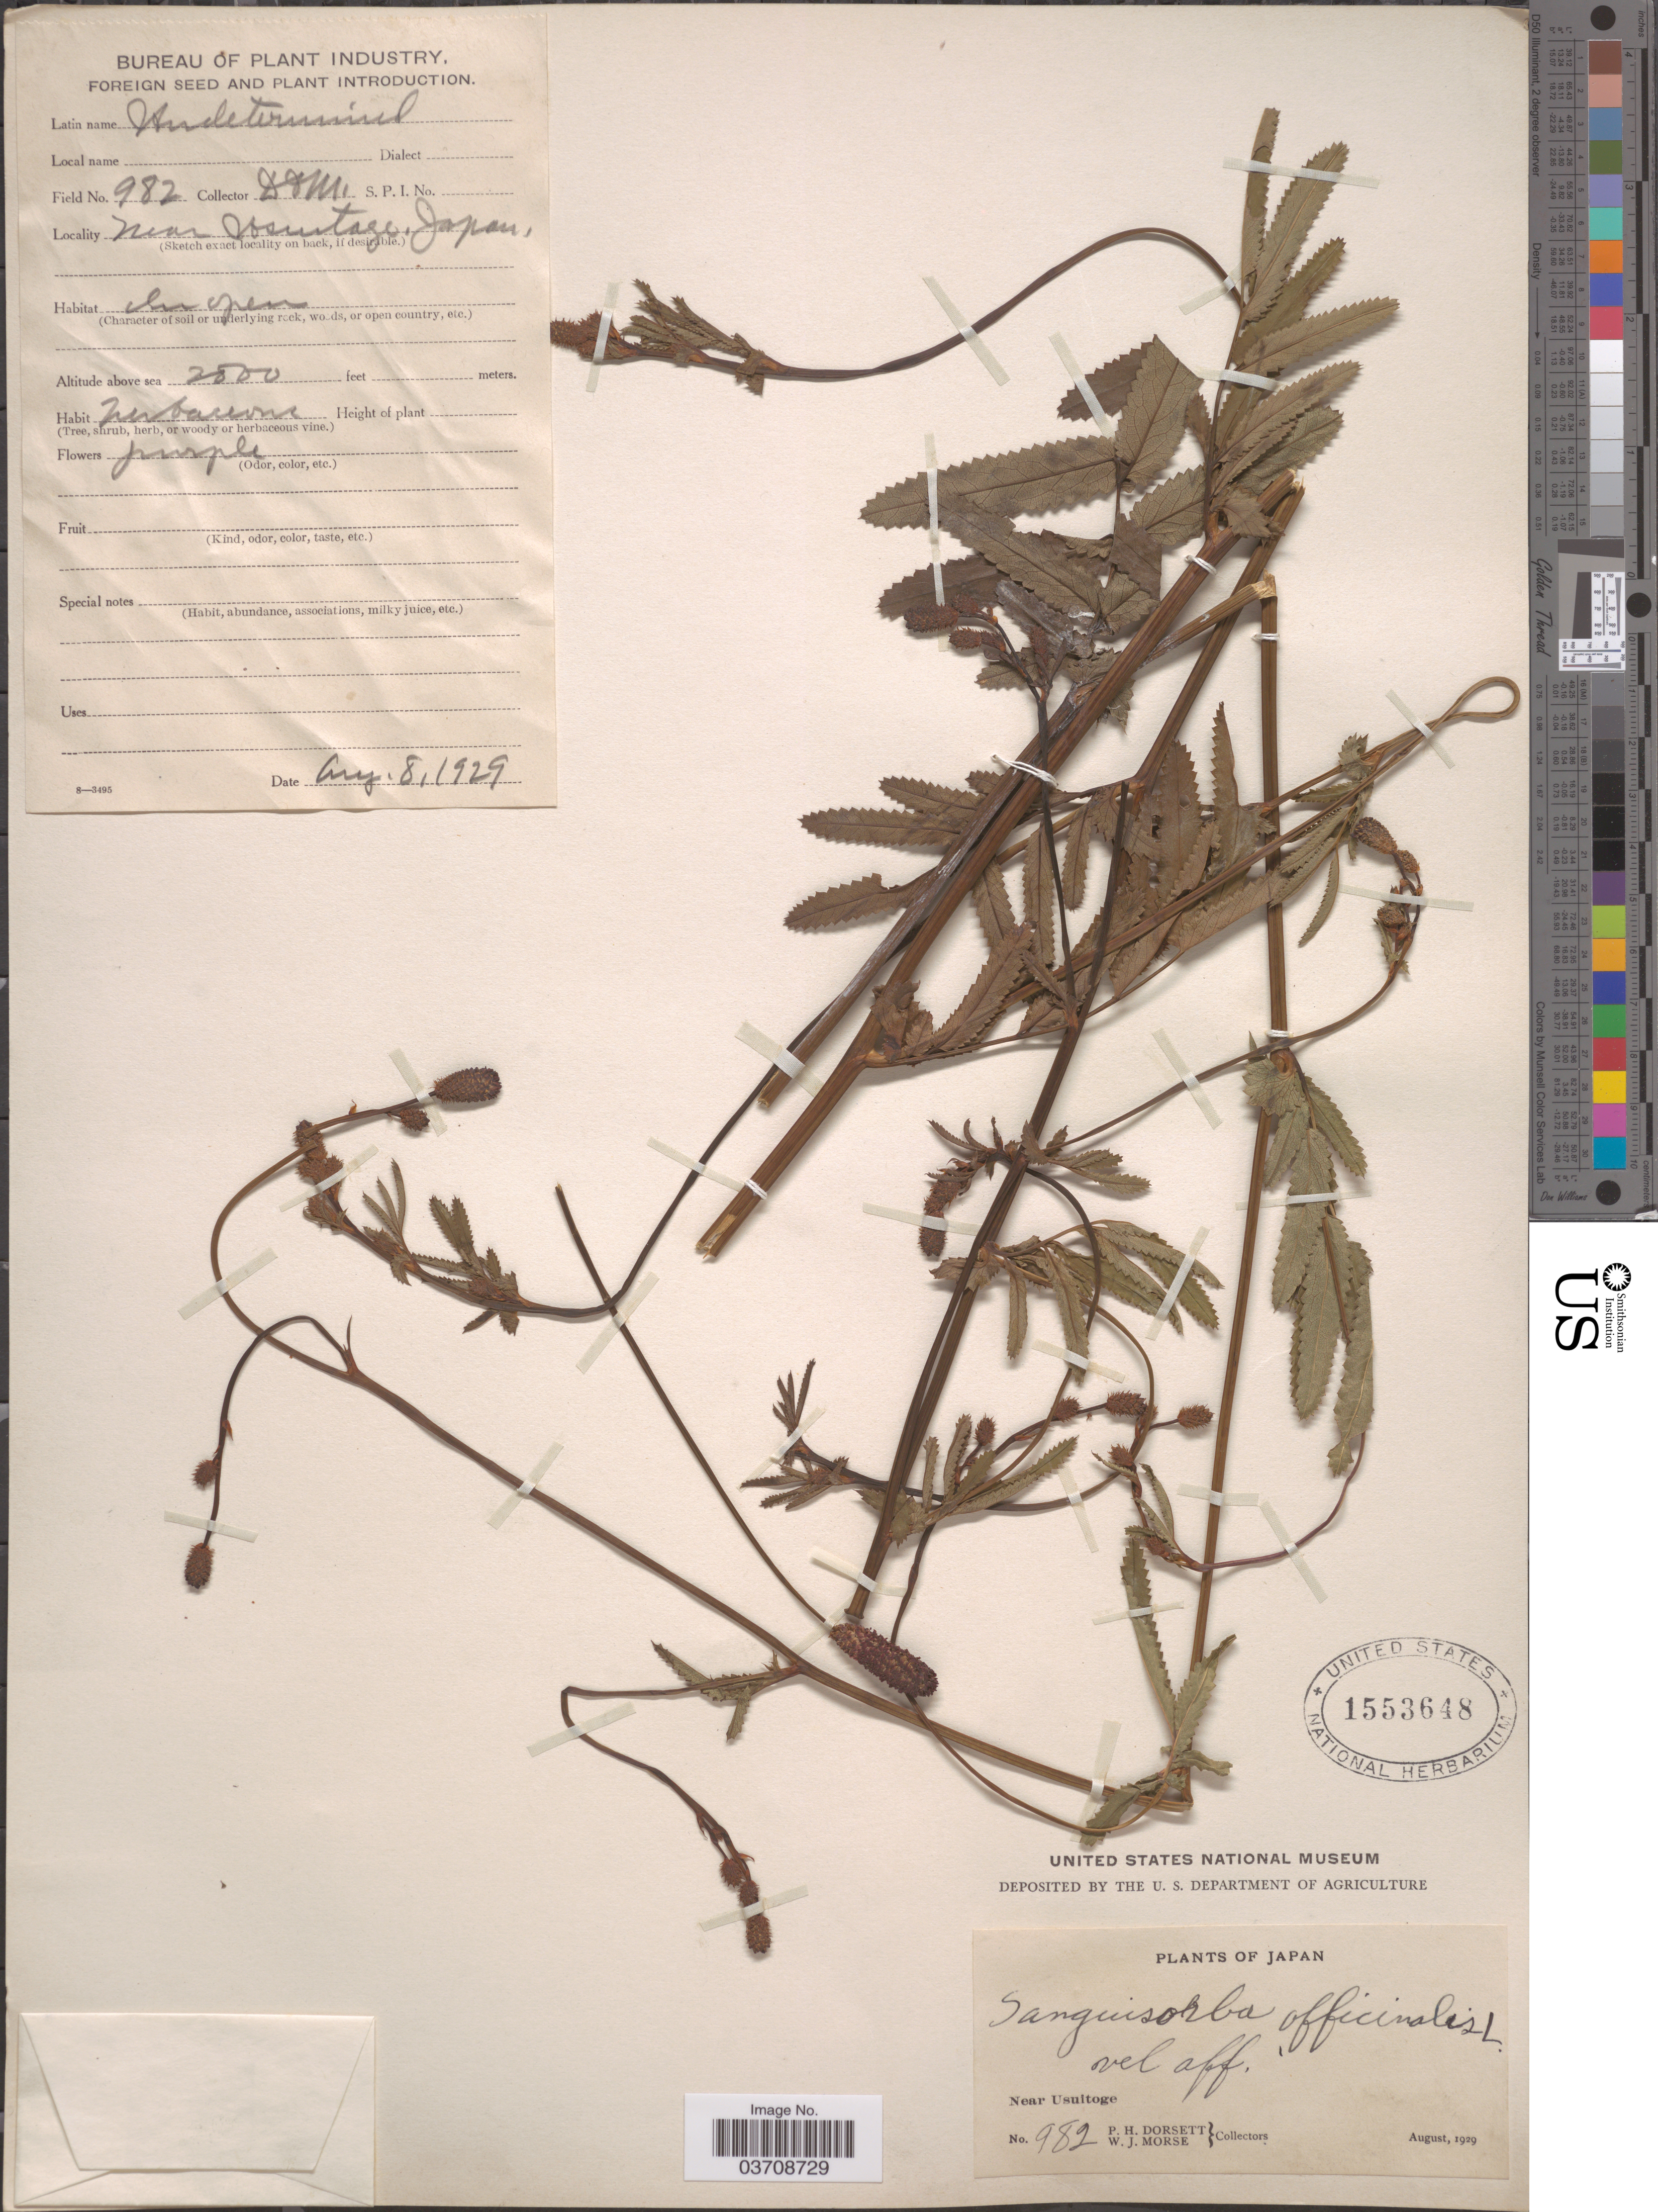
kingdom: Plantae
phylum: Tracheophyta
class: Magnoliopsida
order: Rosales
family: Rosaceae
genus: Sanguisorba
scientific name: Sanguisorba sp.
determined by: Strong, Mark T., (BOT), Smithsonian Institution - National Museum of Natural History (UNITED STATES)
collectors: P. H. Dorsett & W. J. Morse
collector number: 982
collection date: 1929-08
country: Japan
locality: Near usuitoge.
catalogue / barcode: US 1553648